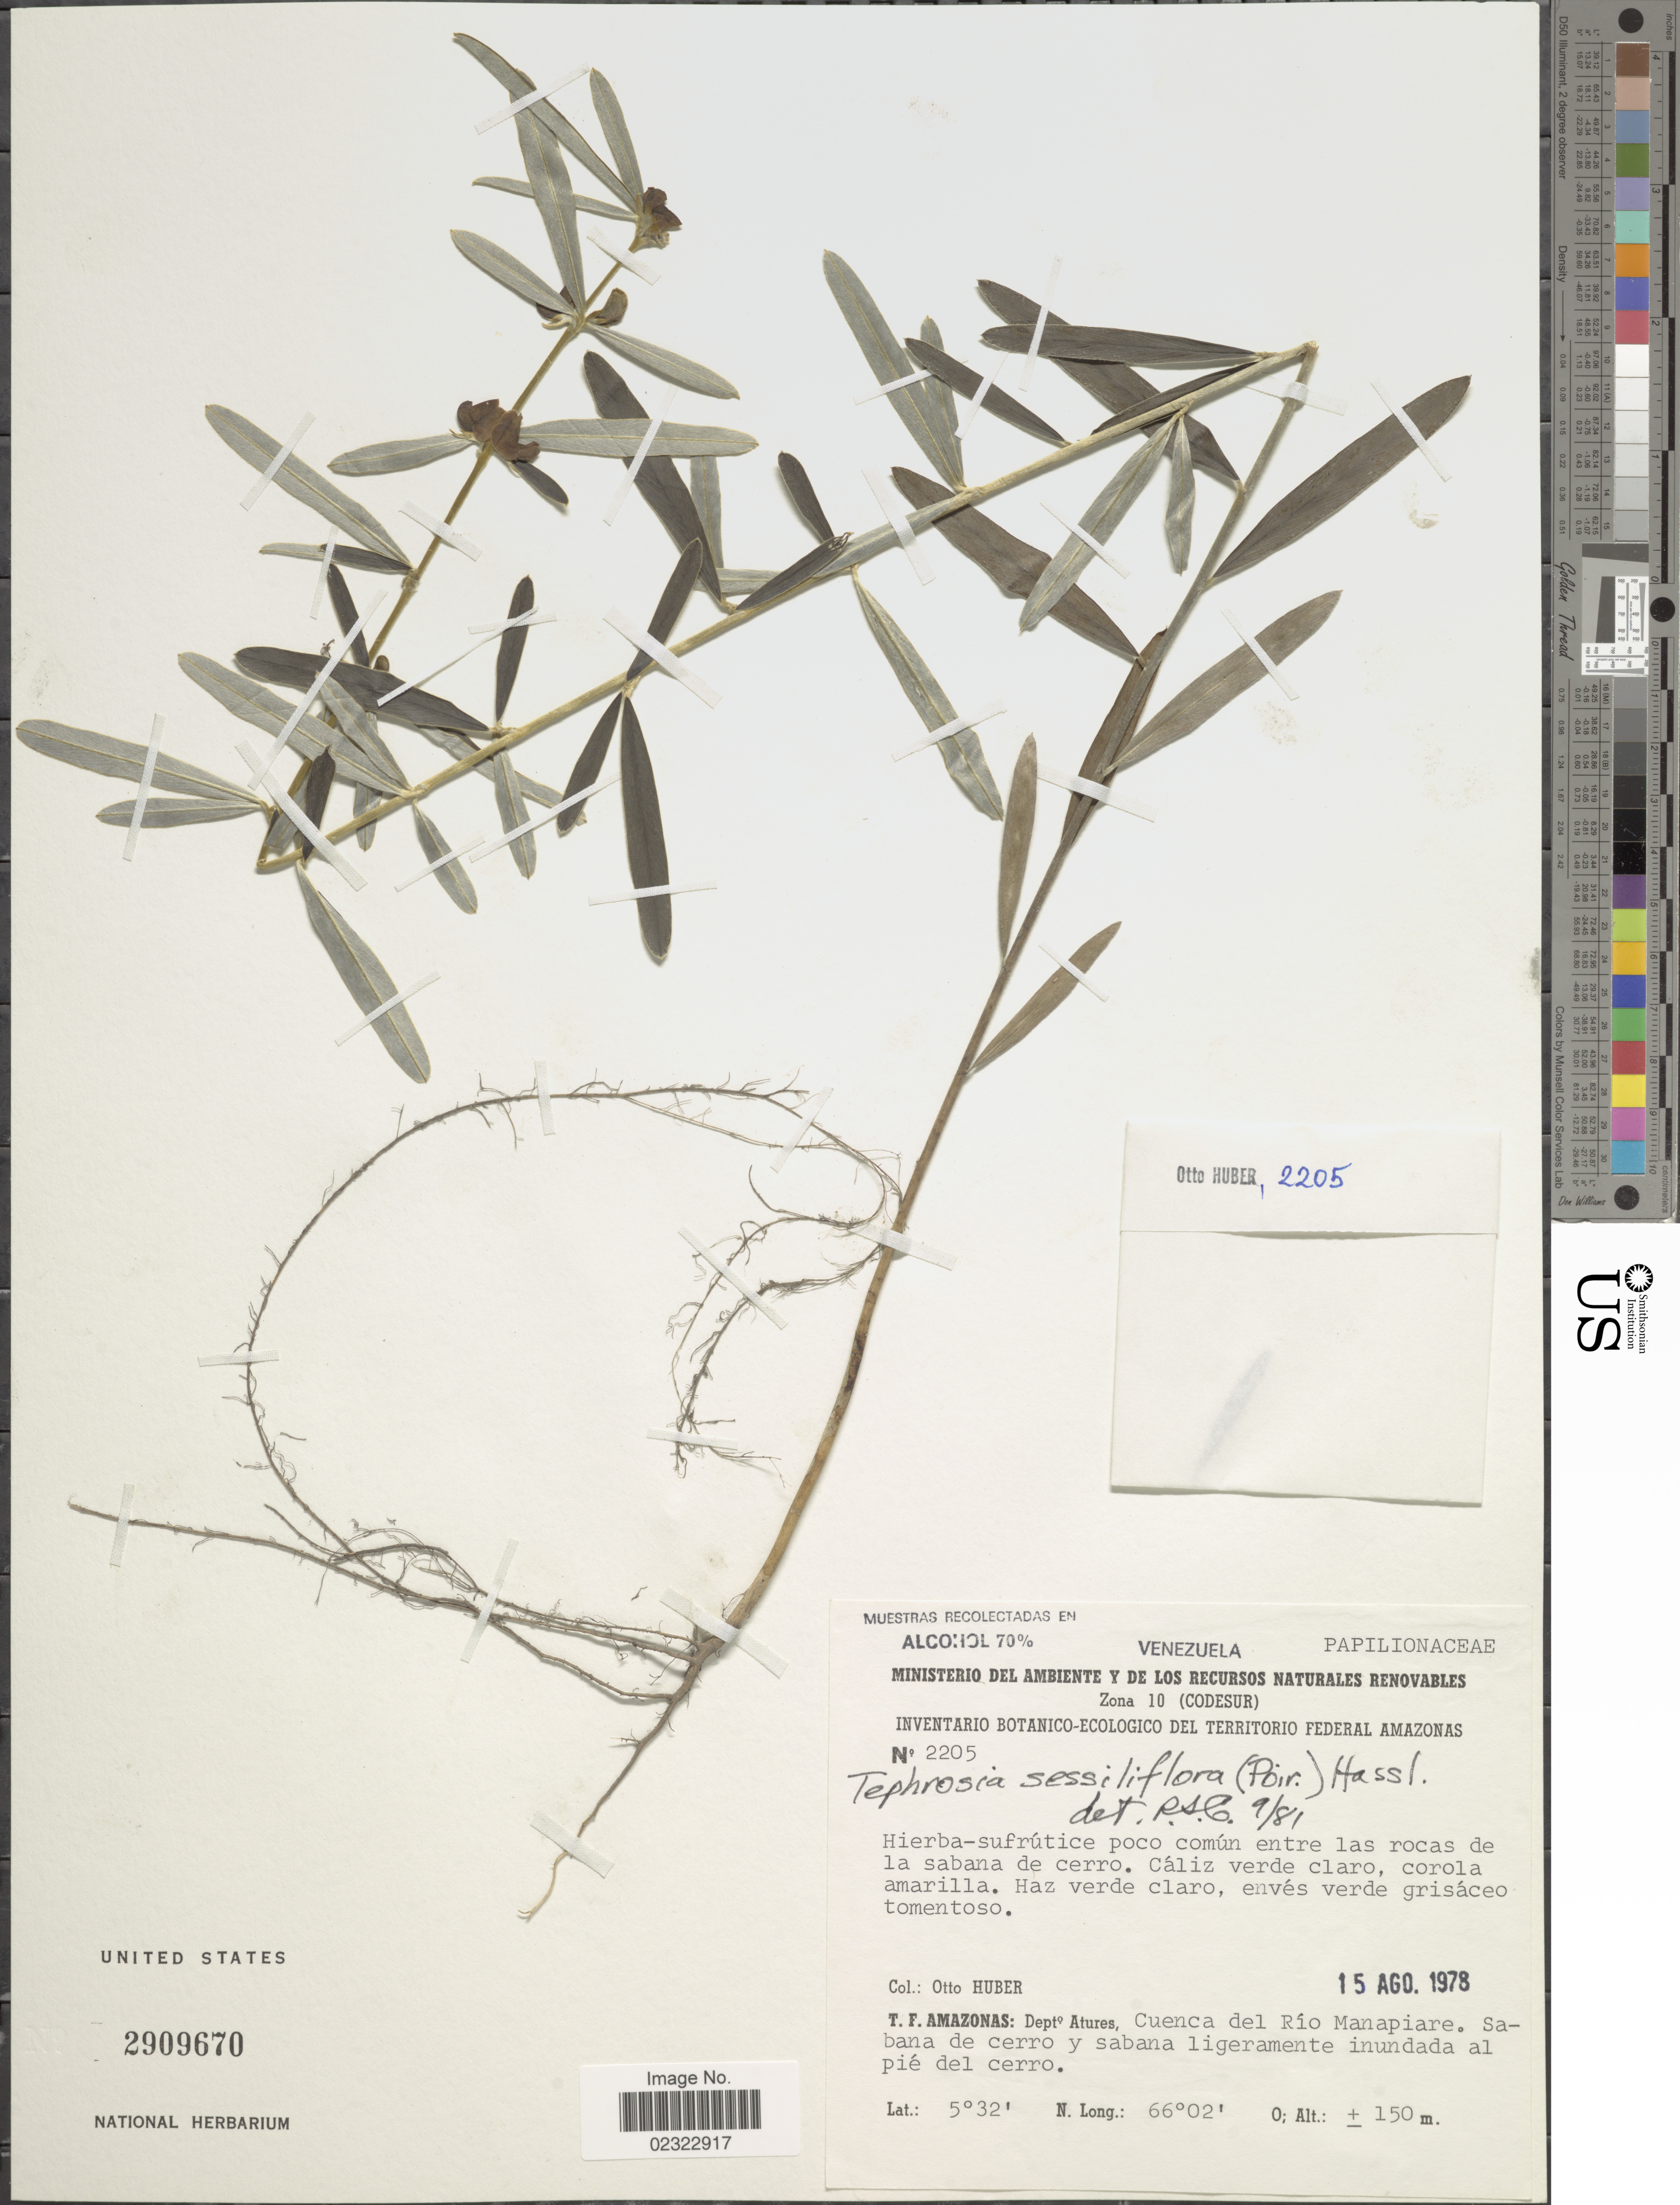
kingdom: Plantae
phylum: Tracheophyta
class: Magnoliopsida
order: Fabales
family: Fabaceae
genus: Tephrosia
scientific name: Tephrosia sessiliflora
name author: (Poir.) Hassl.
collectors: O. Huber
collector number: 2205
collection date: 1978-08-15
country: Venezuela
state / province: Amazonas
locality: T. F. Amazonas: Dept. Atures, Cuenca del Rio Rio Manapiare, Sabana de cerro y Sabana ligeramente inundada alpie del cerro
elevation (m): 150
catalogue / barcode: US 2909670